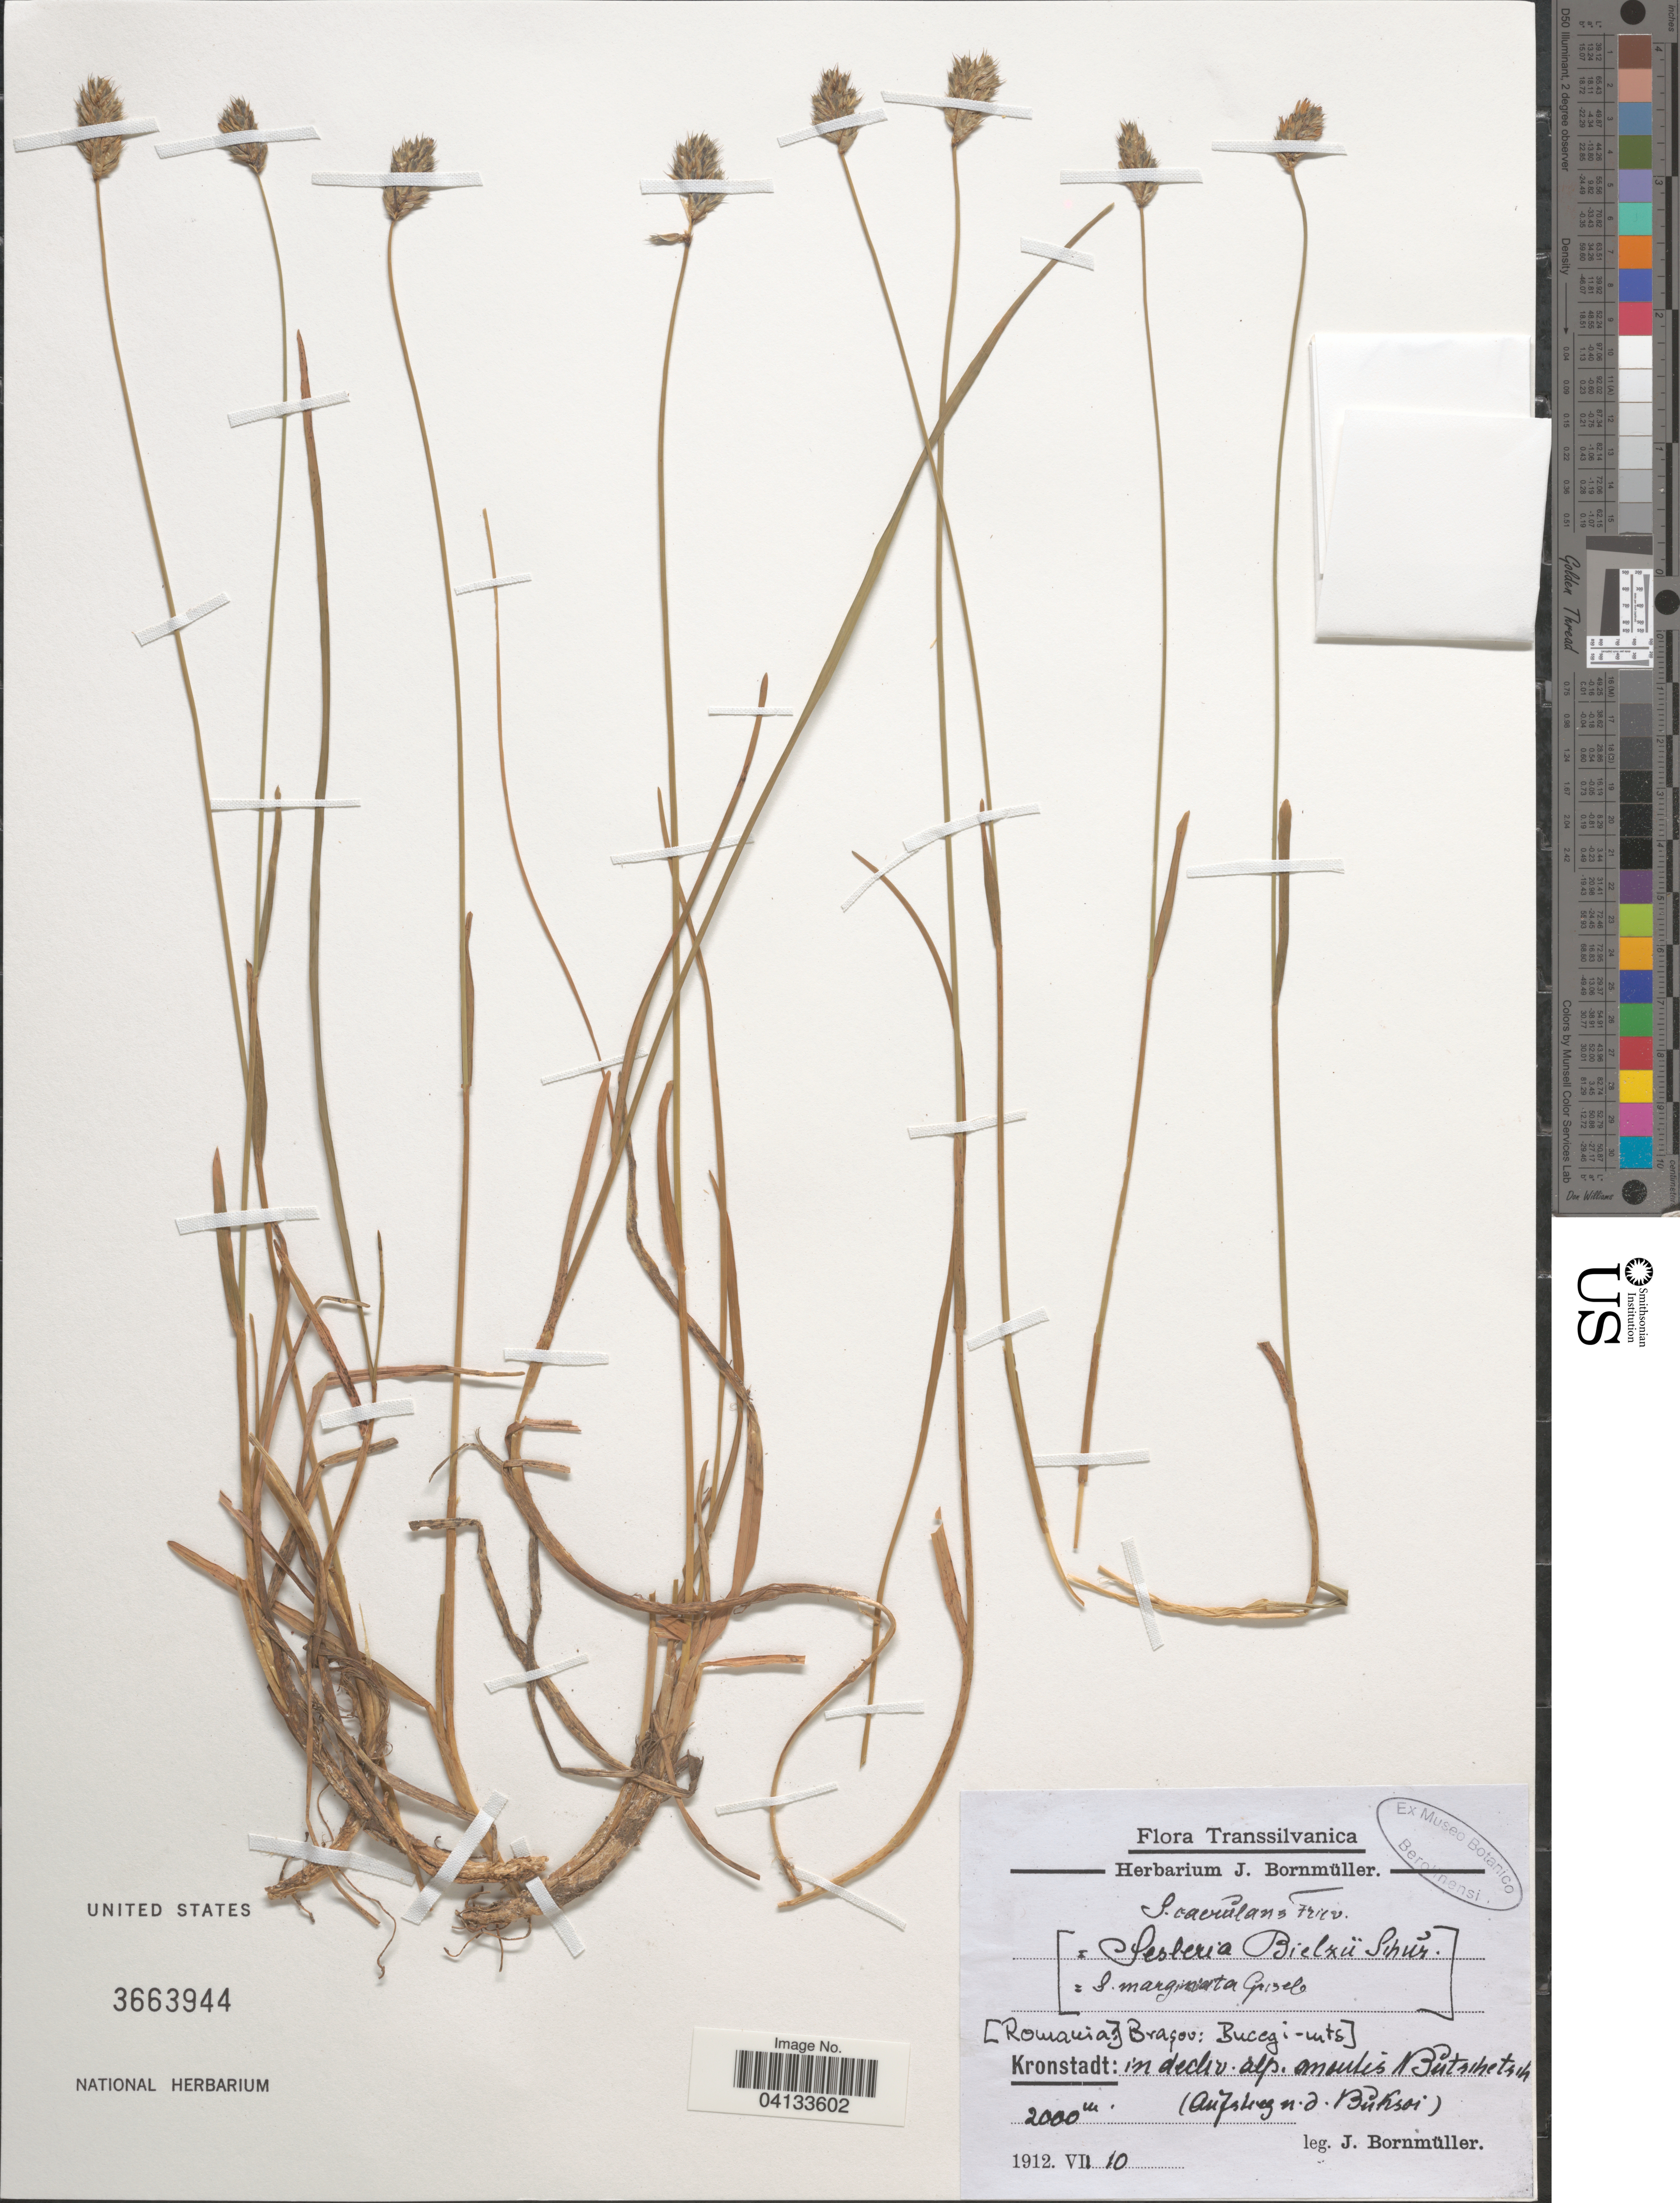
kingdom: Plantae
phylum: Tracheophyta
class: Liliopsida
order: Poales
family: Poaceae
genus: Sesleria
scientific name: Sesleria coerulans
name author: Friv.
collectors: J. Bornmüller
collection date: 1912-07-10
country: Romania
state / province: Brasov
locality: Kronstadt: in decliv. alp. montis Butschetsik (Aufstreg n.d. Buksoi). Bucegi Mtns.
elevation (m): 2000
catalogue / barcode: US 3663944